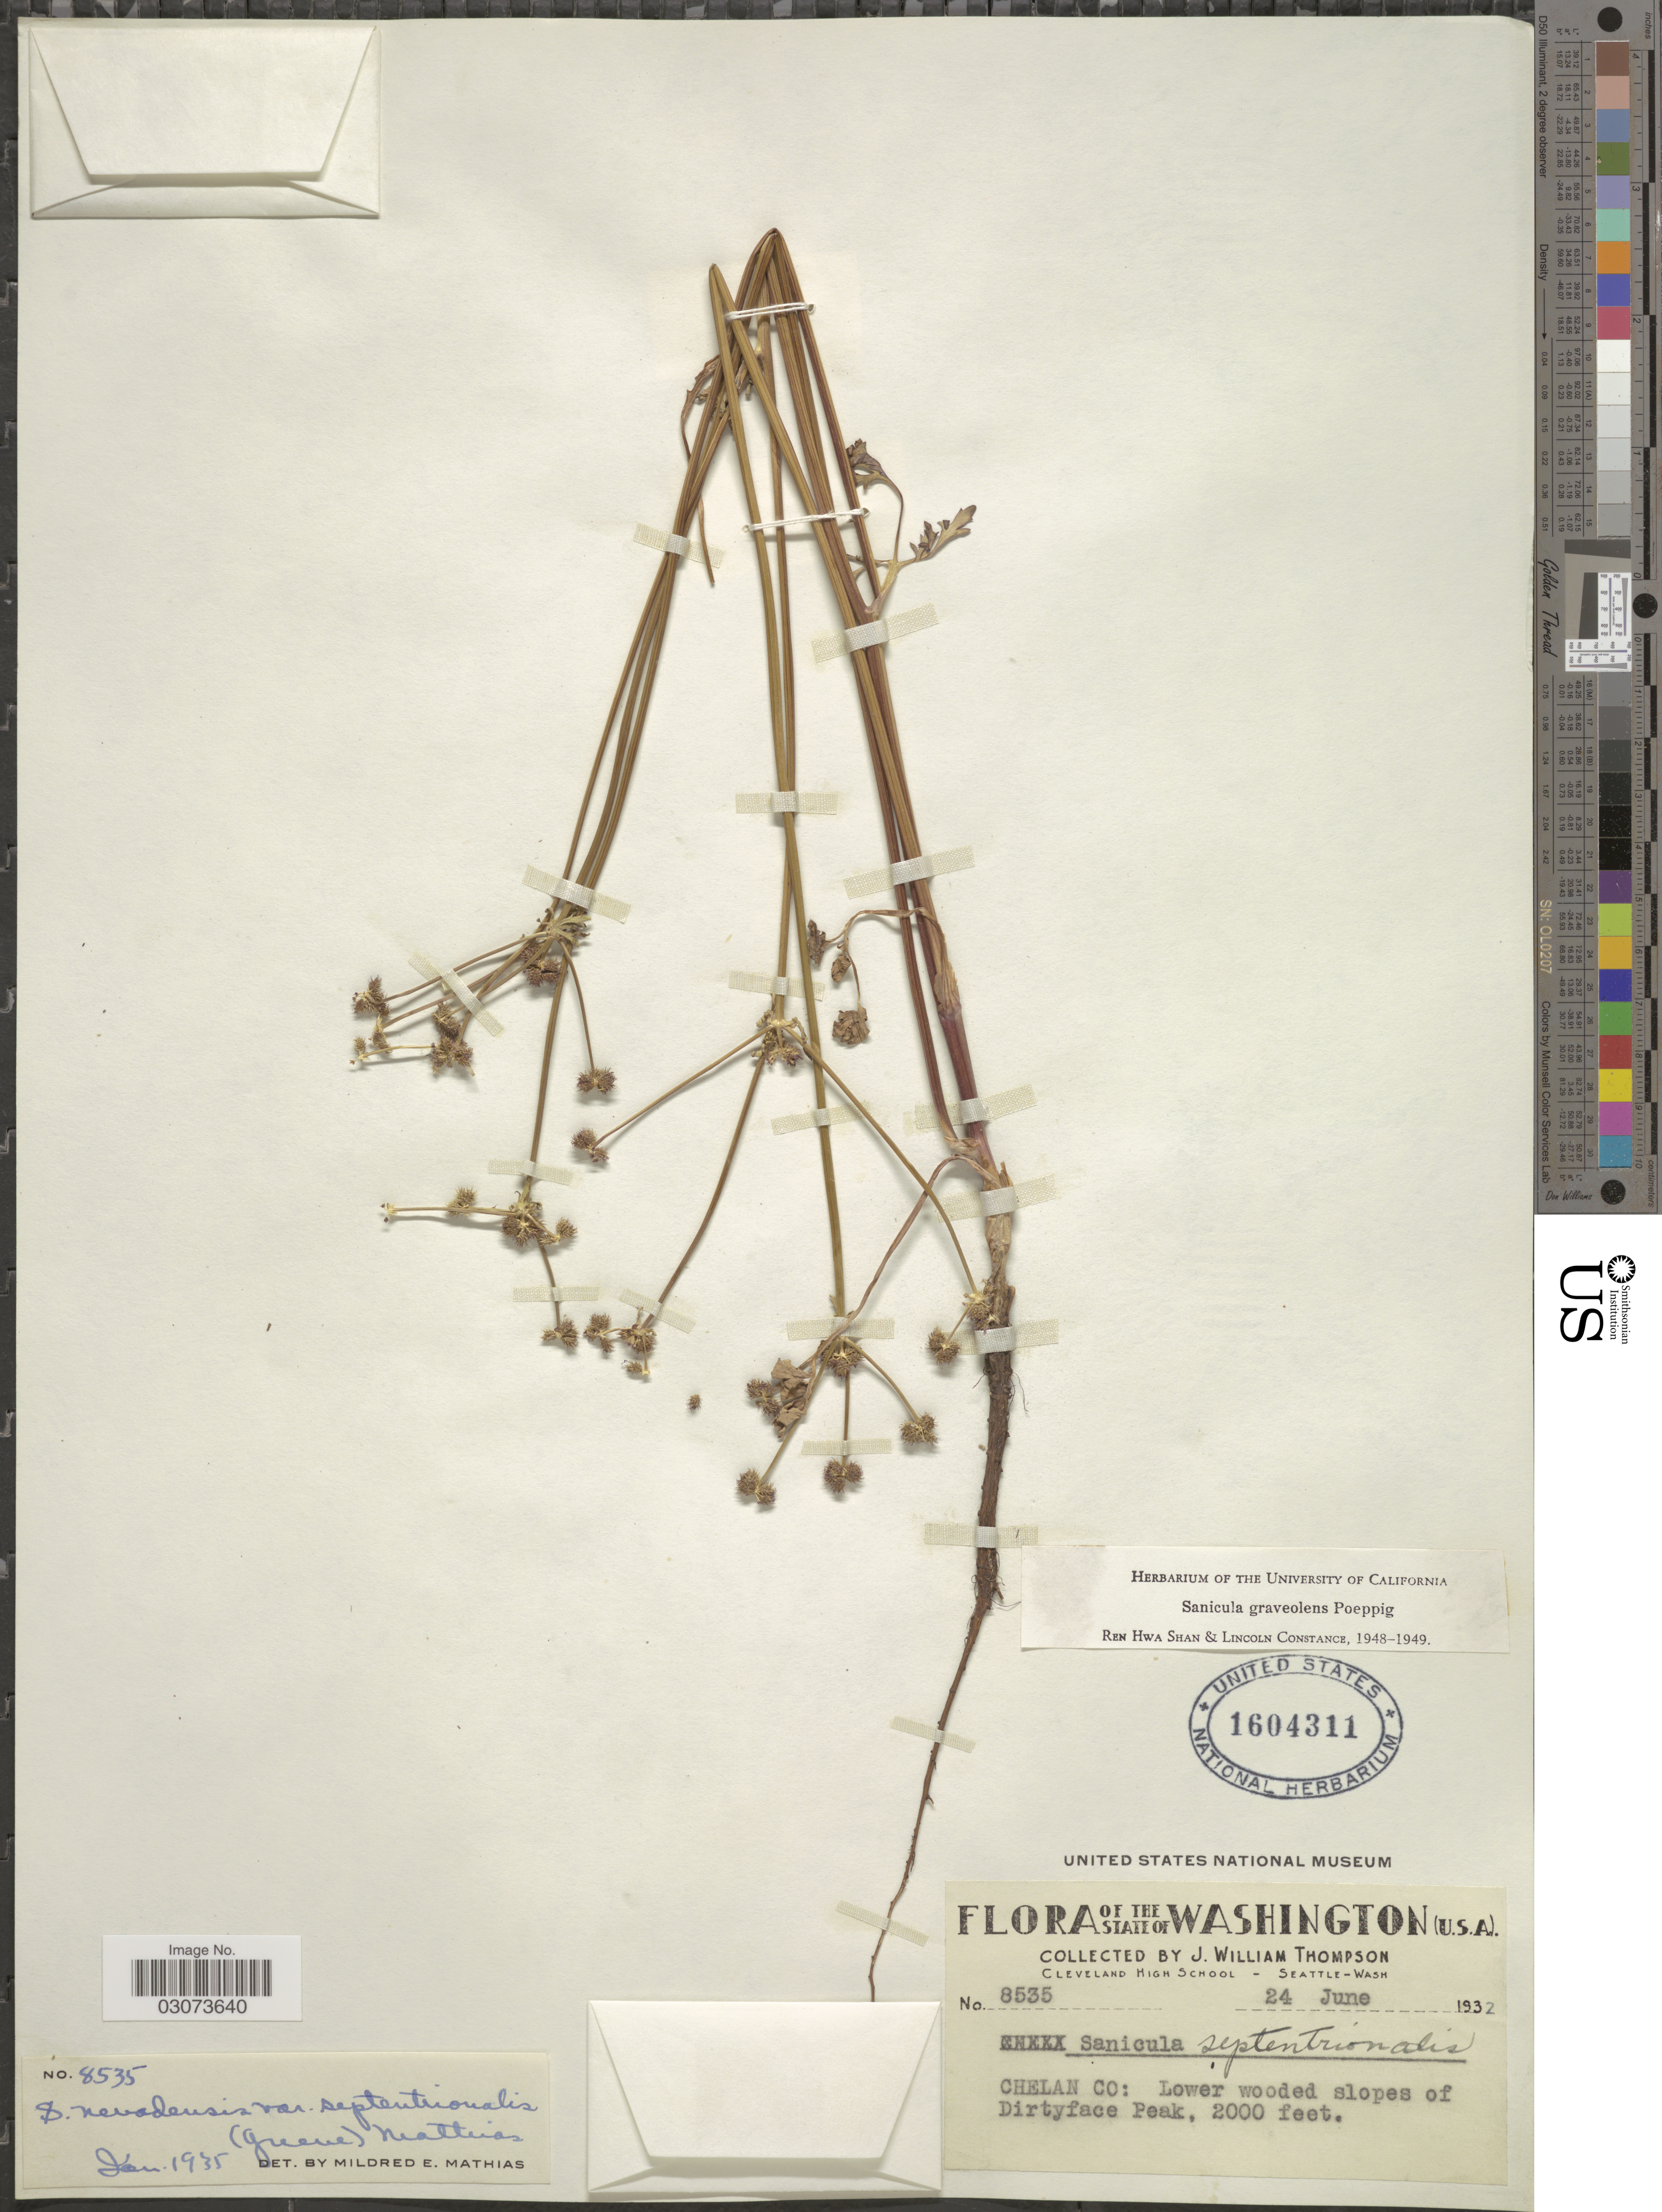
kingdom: Plantae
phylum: Tracheophyta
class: Magnoliopsida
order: Apiales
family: Apiaceae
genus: Sanicula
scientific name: Sanicula graveolens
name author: Poepp. ex DC.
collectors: J. W. Thompson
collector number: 8535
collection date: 1932-06-24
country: United States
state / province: Washington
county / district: Chelan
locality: Chelan Co: Lower wooded slopes of Dirtyface Peak.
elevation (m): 610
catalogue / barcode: US 1604311